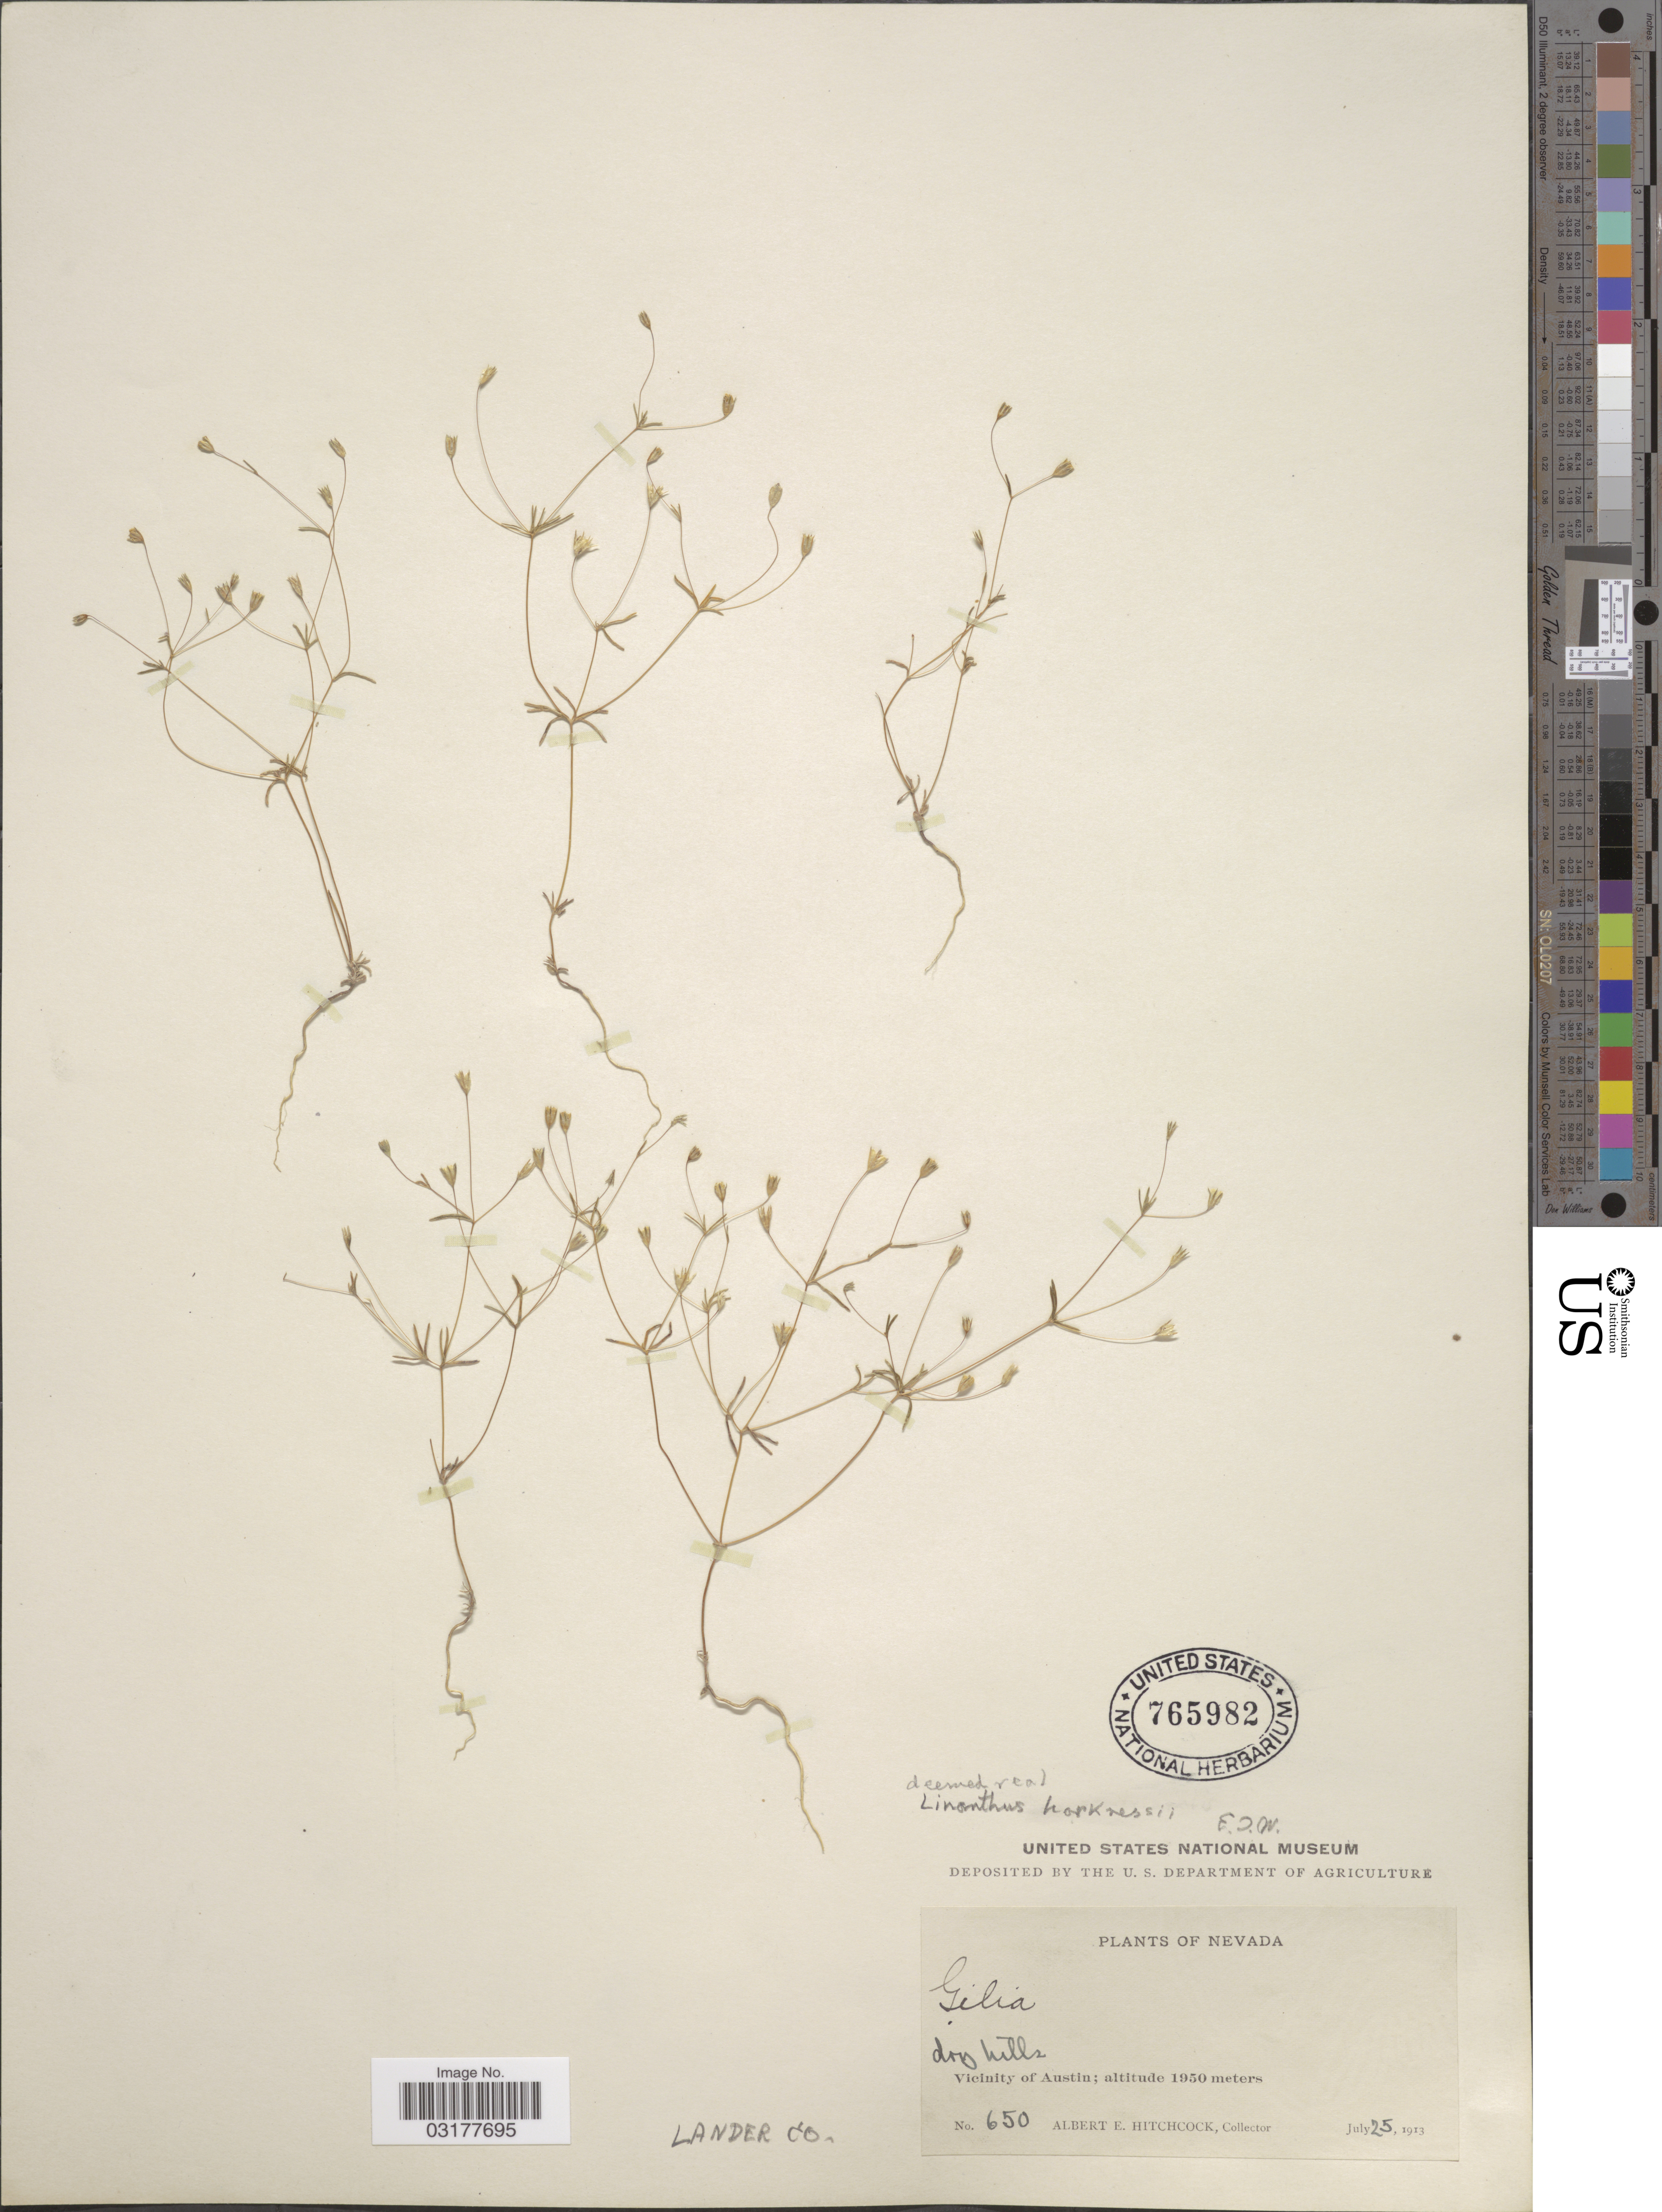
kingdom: Plantae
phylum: Tracheophyta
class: Magnoliopsida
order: Ericales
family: Polemoniaceae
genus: Linanthus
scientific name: Linanthus harknessii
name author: (Curran) Greene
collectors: A. Hitchcock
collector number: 650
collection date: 1913-07-25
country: United States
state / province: Nevada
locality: Lander Co. Vicinity of Austin.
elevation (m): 1950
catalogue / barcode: US 765982